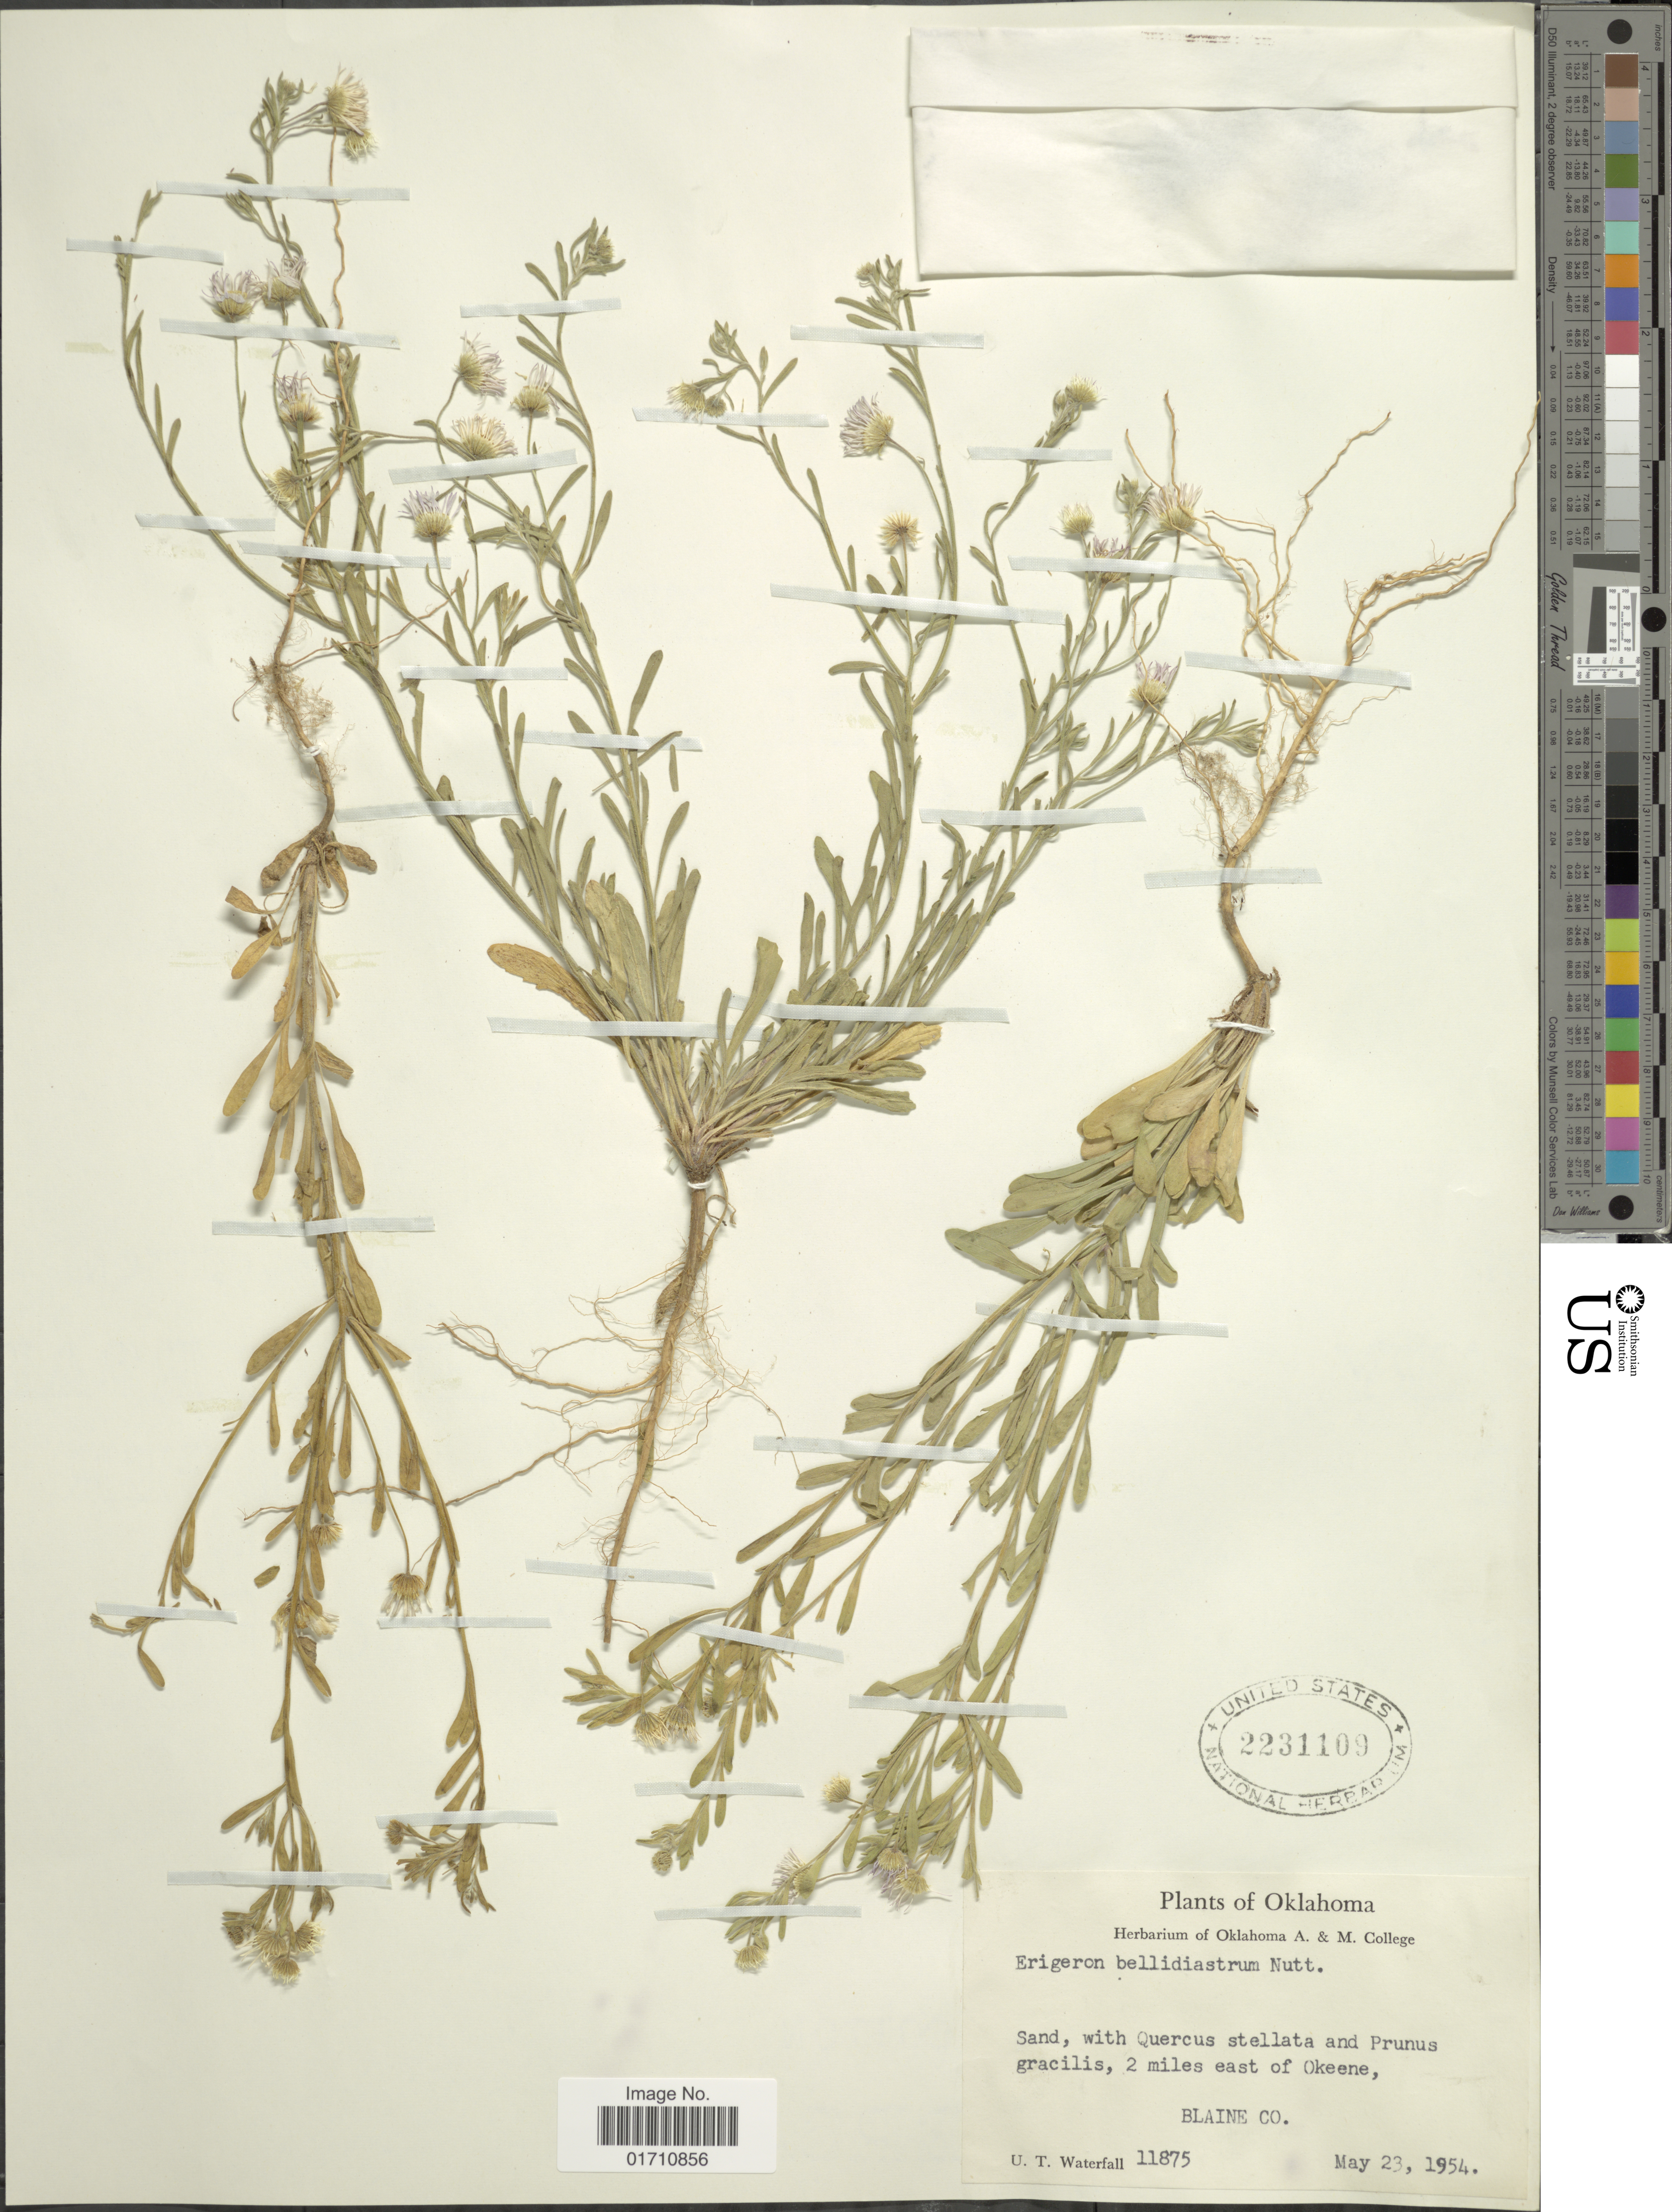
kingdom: Plantae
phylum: Tracheophyta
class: Magnoliopsida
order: Asterales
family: Asteraceae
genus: Erigeron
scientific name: Erigeron bellidiastrum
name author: Nutt.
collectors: U. T. Waterfall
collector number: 11875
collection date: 1954-05-23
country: United States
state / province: Oklahoma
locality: Sand, with Quercus stellata and Prunus gracilis, 2 miles east of Okeene, Blaine Co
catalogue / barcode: US 2231109